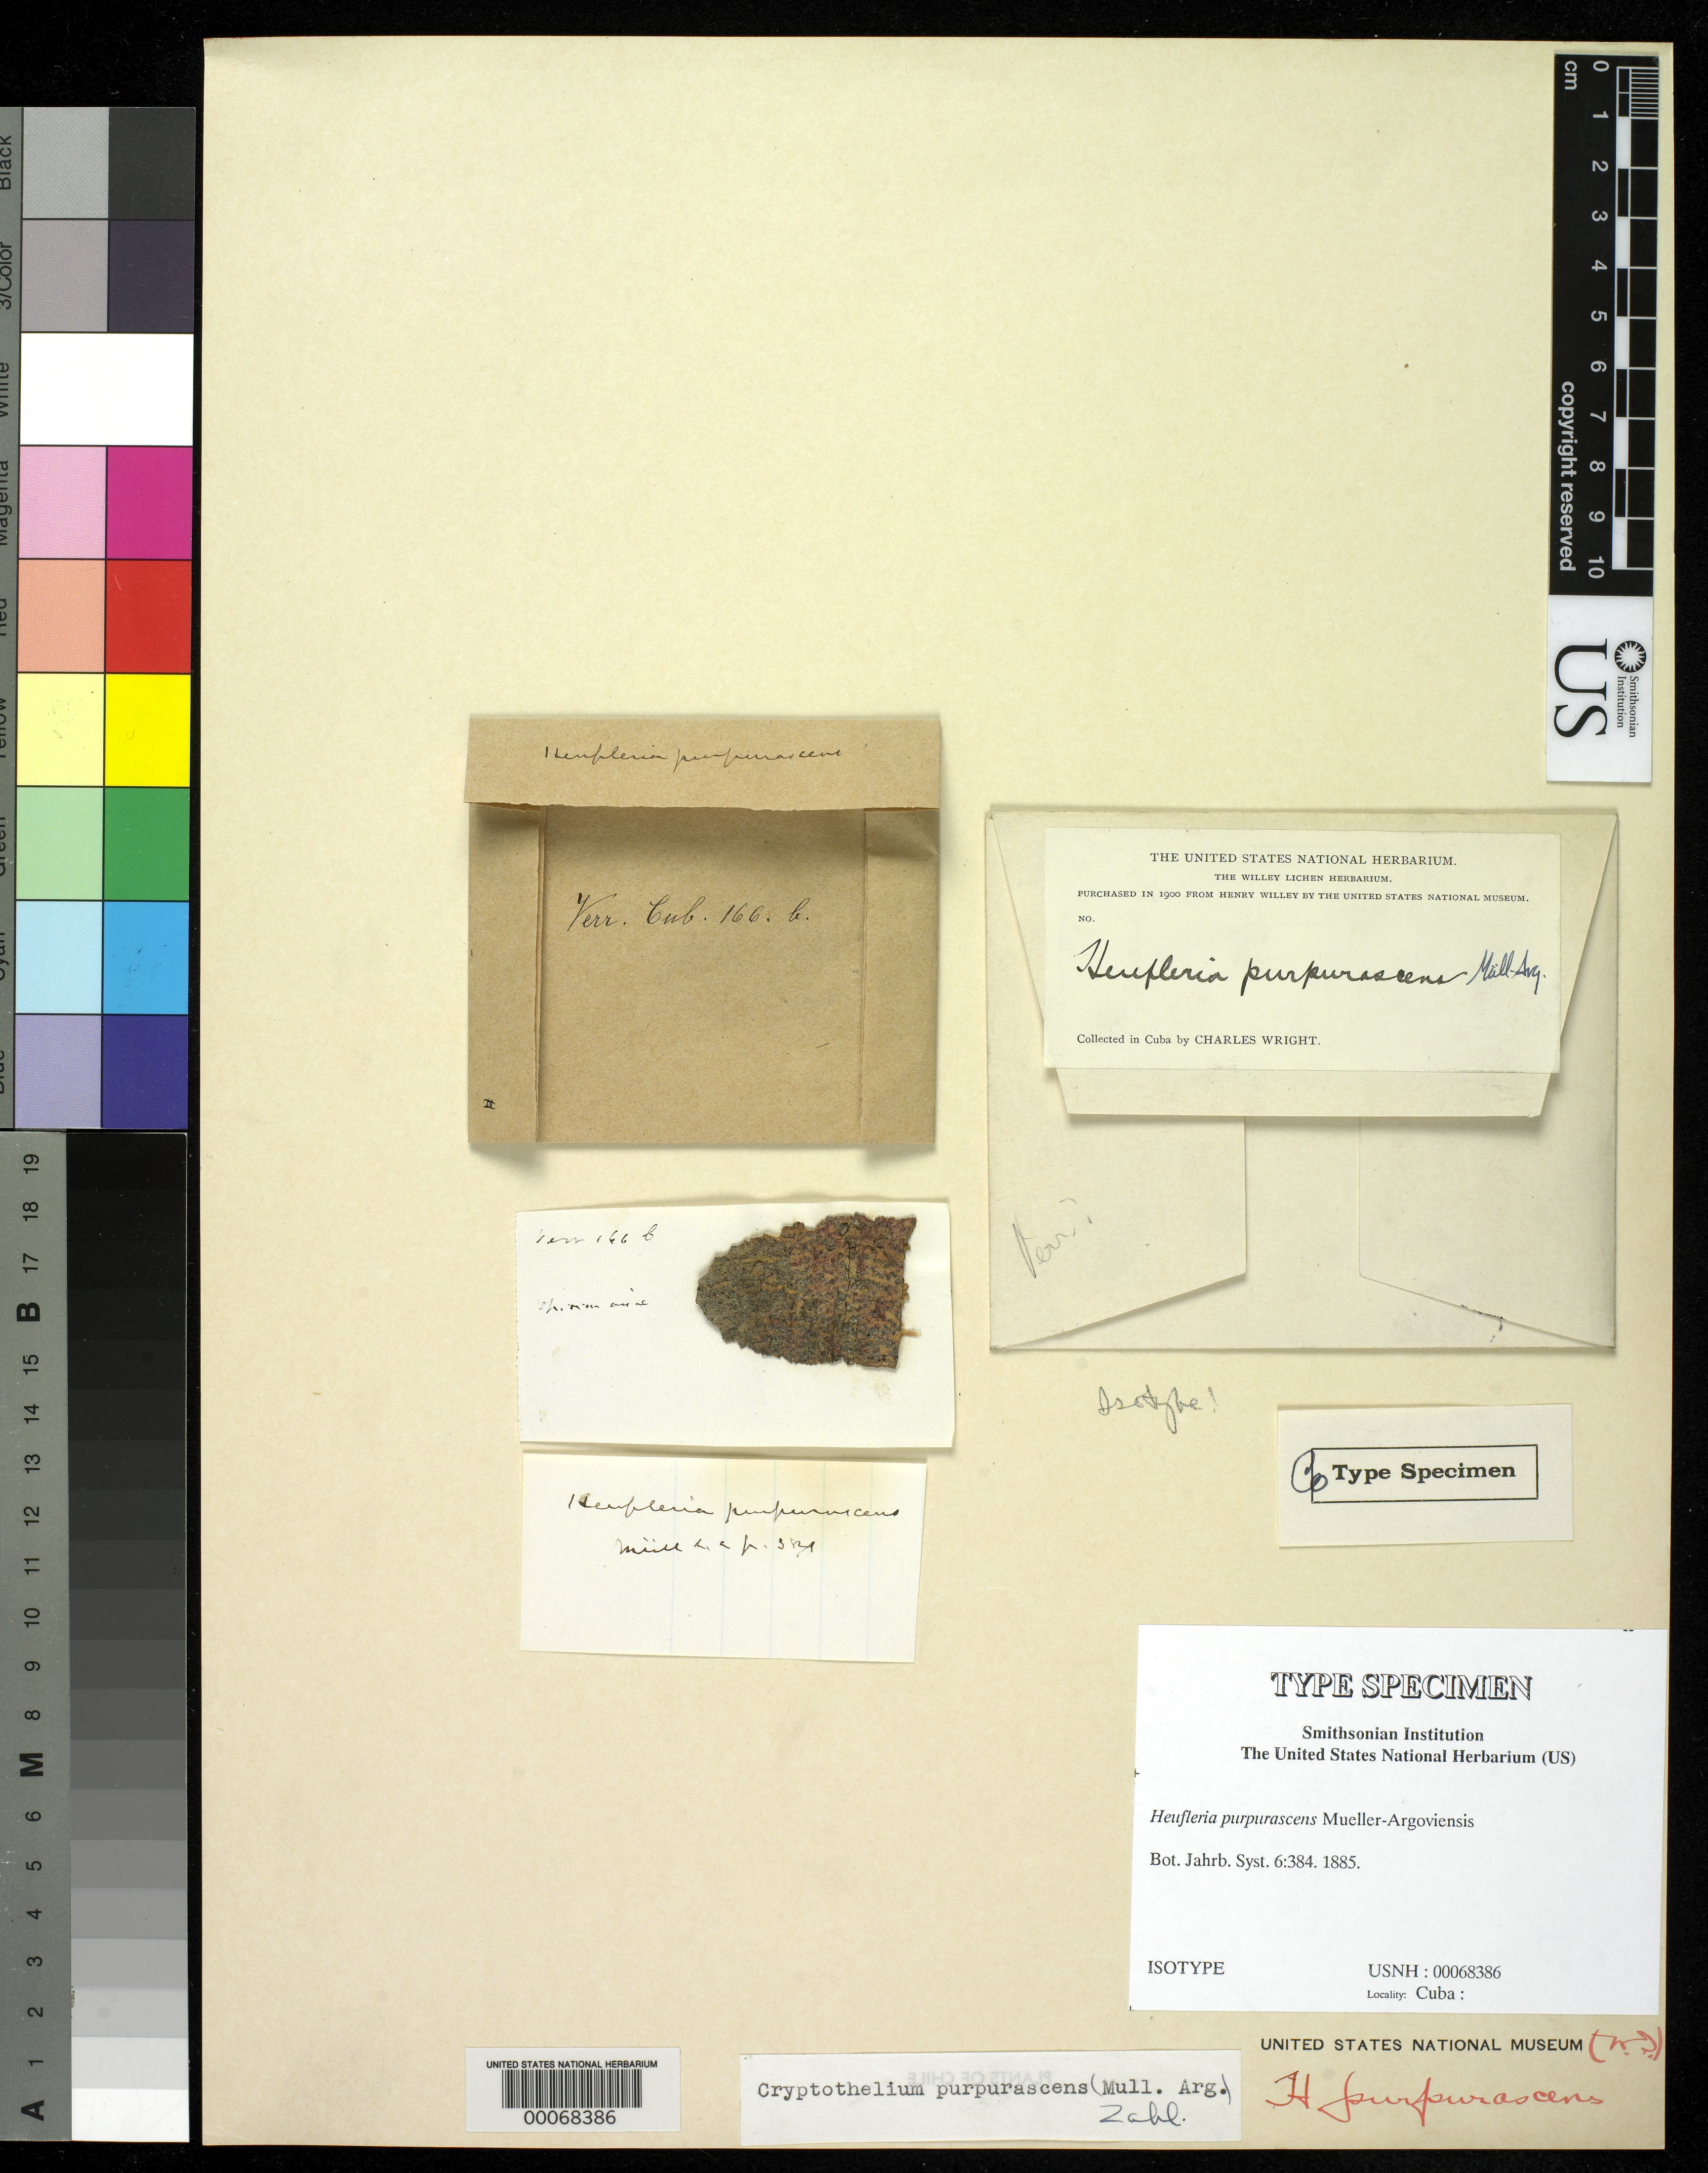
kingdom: Fungi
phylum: Ascomycota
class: Leotiomycetes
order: Rhytismatales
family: Rhytismataceae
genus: Heufleria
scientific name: Heufleria purpurascens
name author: Müll. Arg.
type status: Isotype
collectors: C. Wright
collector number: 166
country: Cuba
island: Greater Antilles